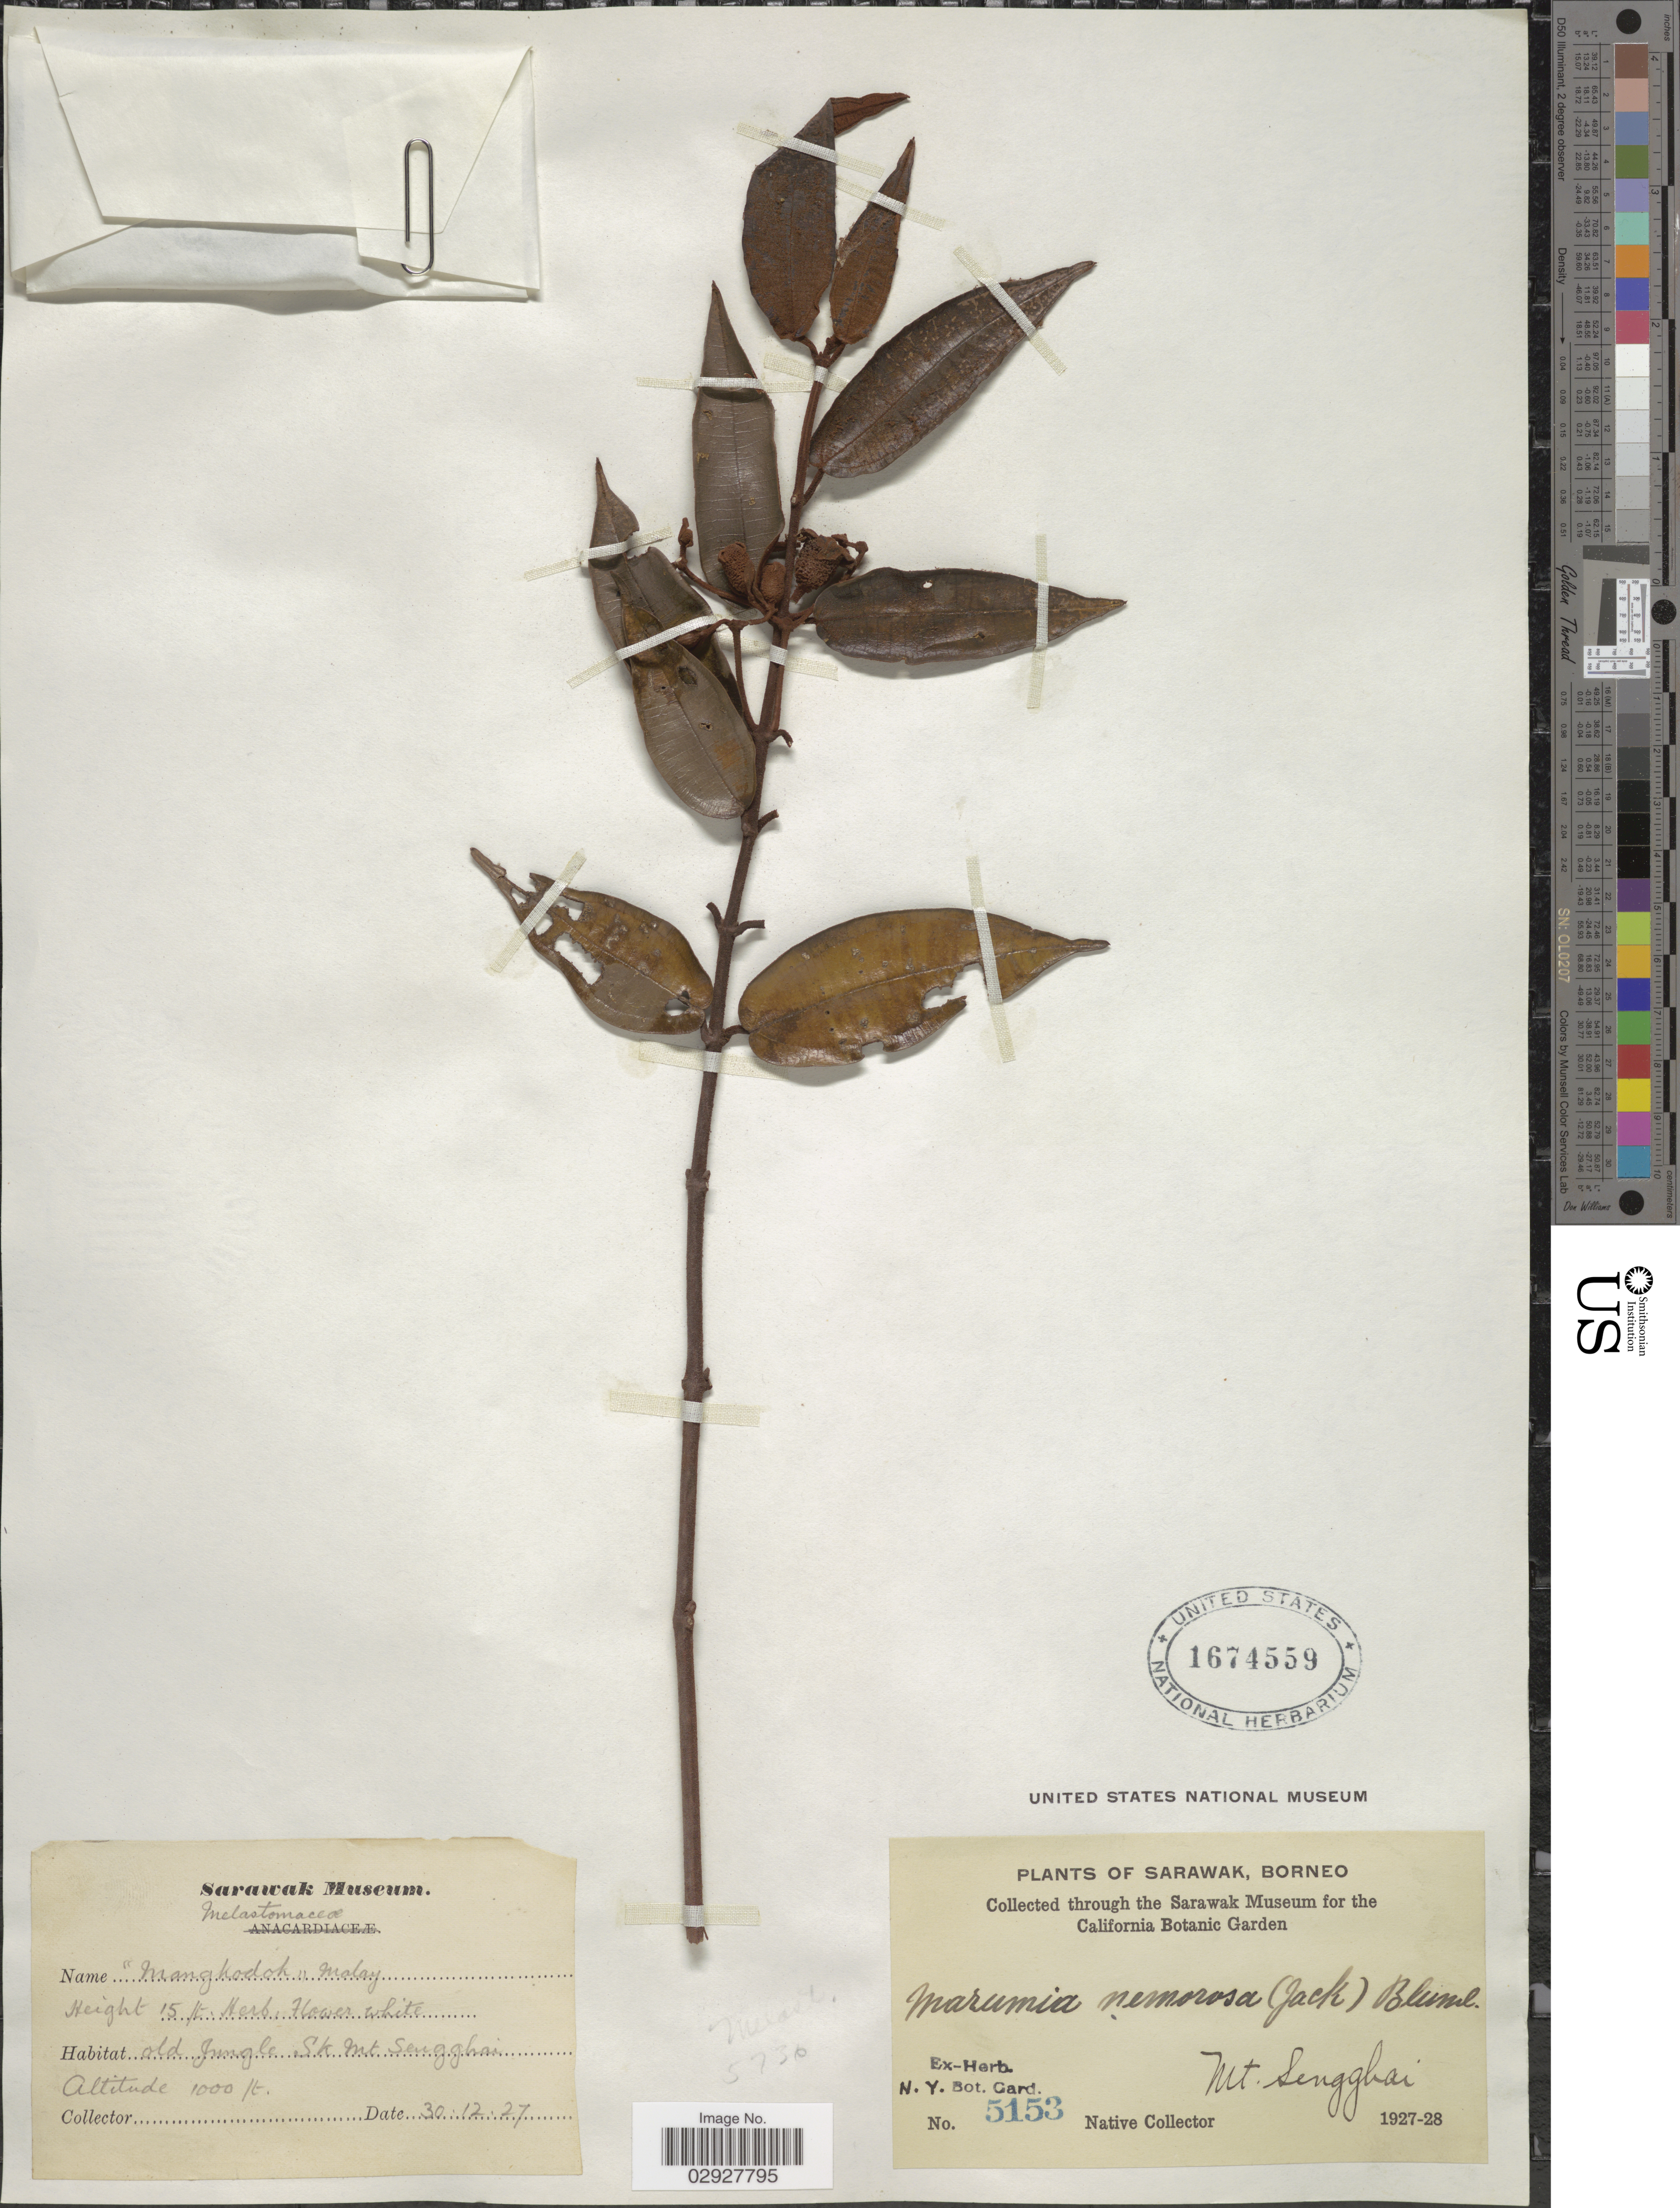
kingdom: Plantae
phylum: Tracheophyta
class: Magnoliopsida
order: Myrtales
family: Melastomataceae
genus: Macrolenes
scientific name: Macrolenes nemorosa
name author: (Jack) Bakh. f.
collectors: Native collector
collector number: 5153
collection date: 1927-12-31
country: Malaysia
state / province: Sarawak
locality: Borneo. old jungle Sk, Mt. Sengghai.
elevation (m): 305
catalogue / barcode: US 1674559